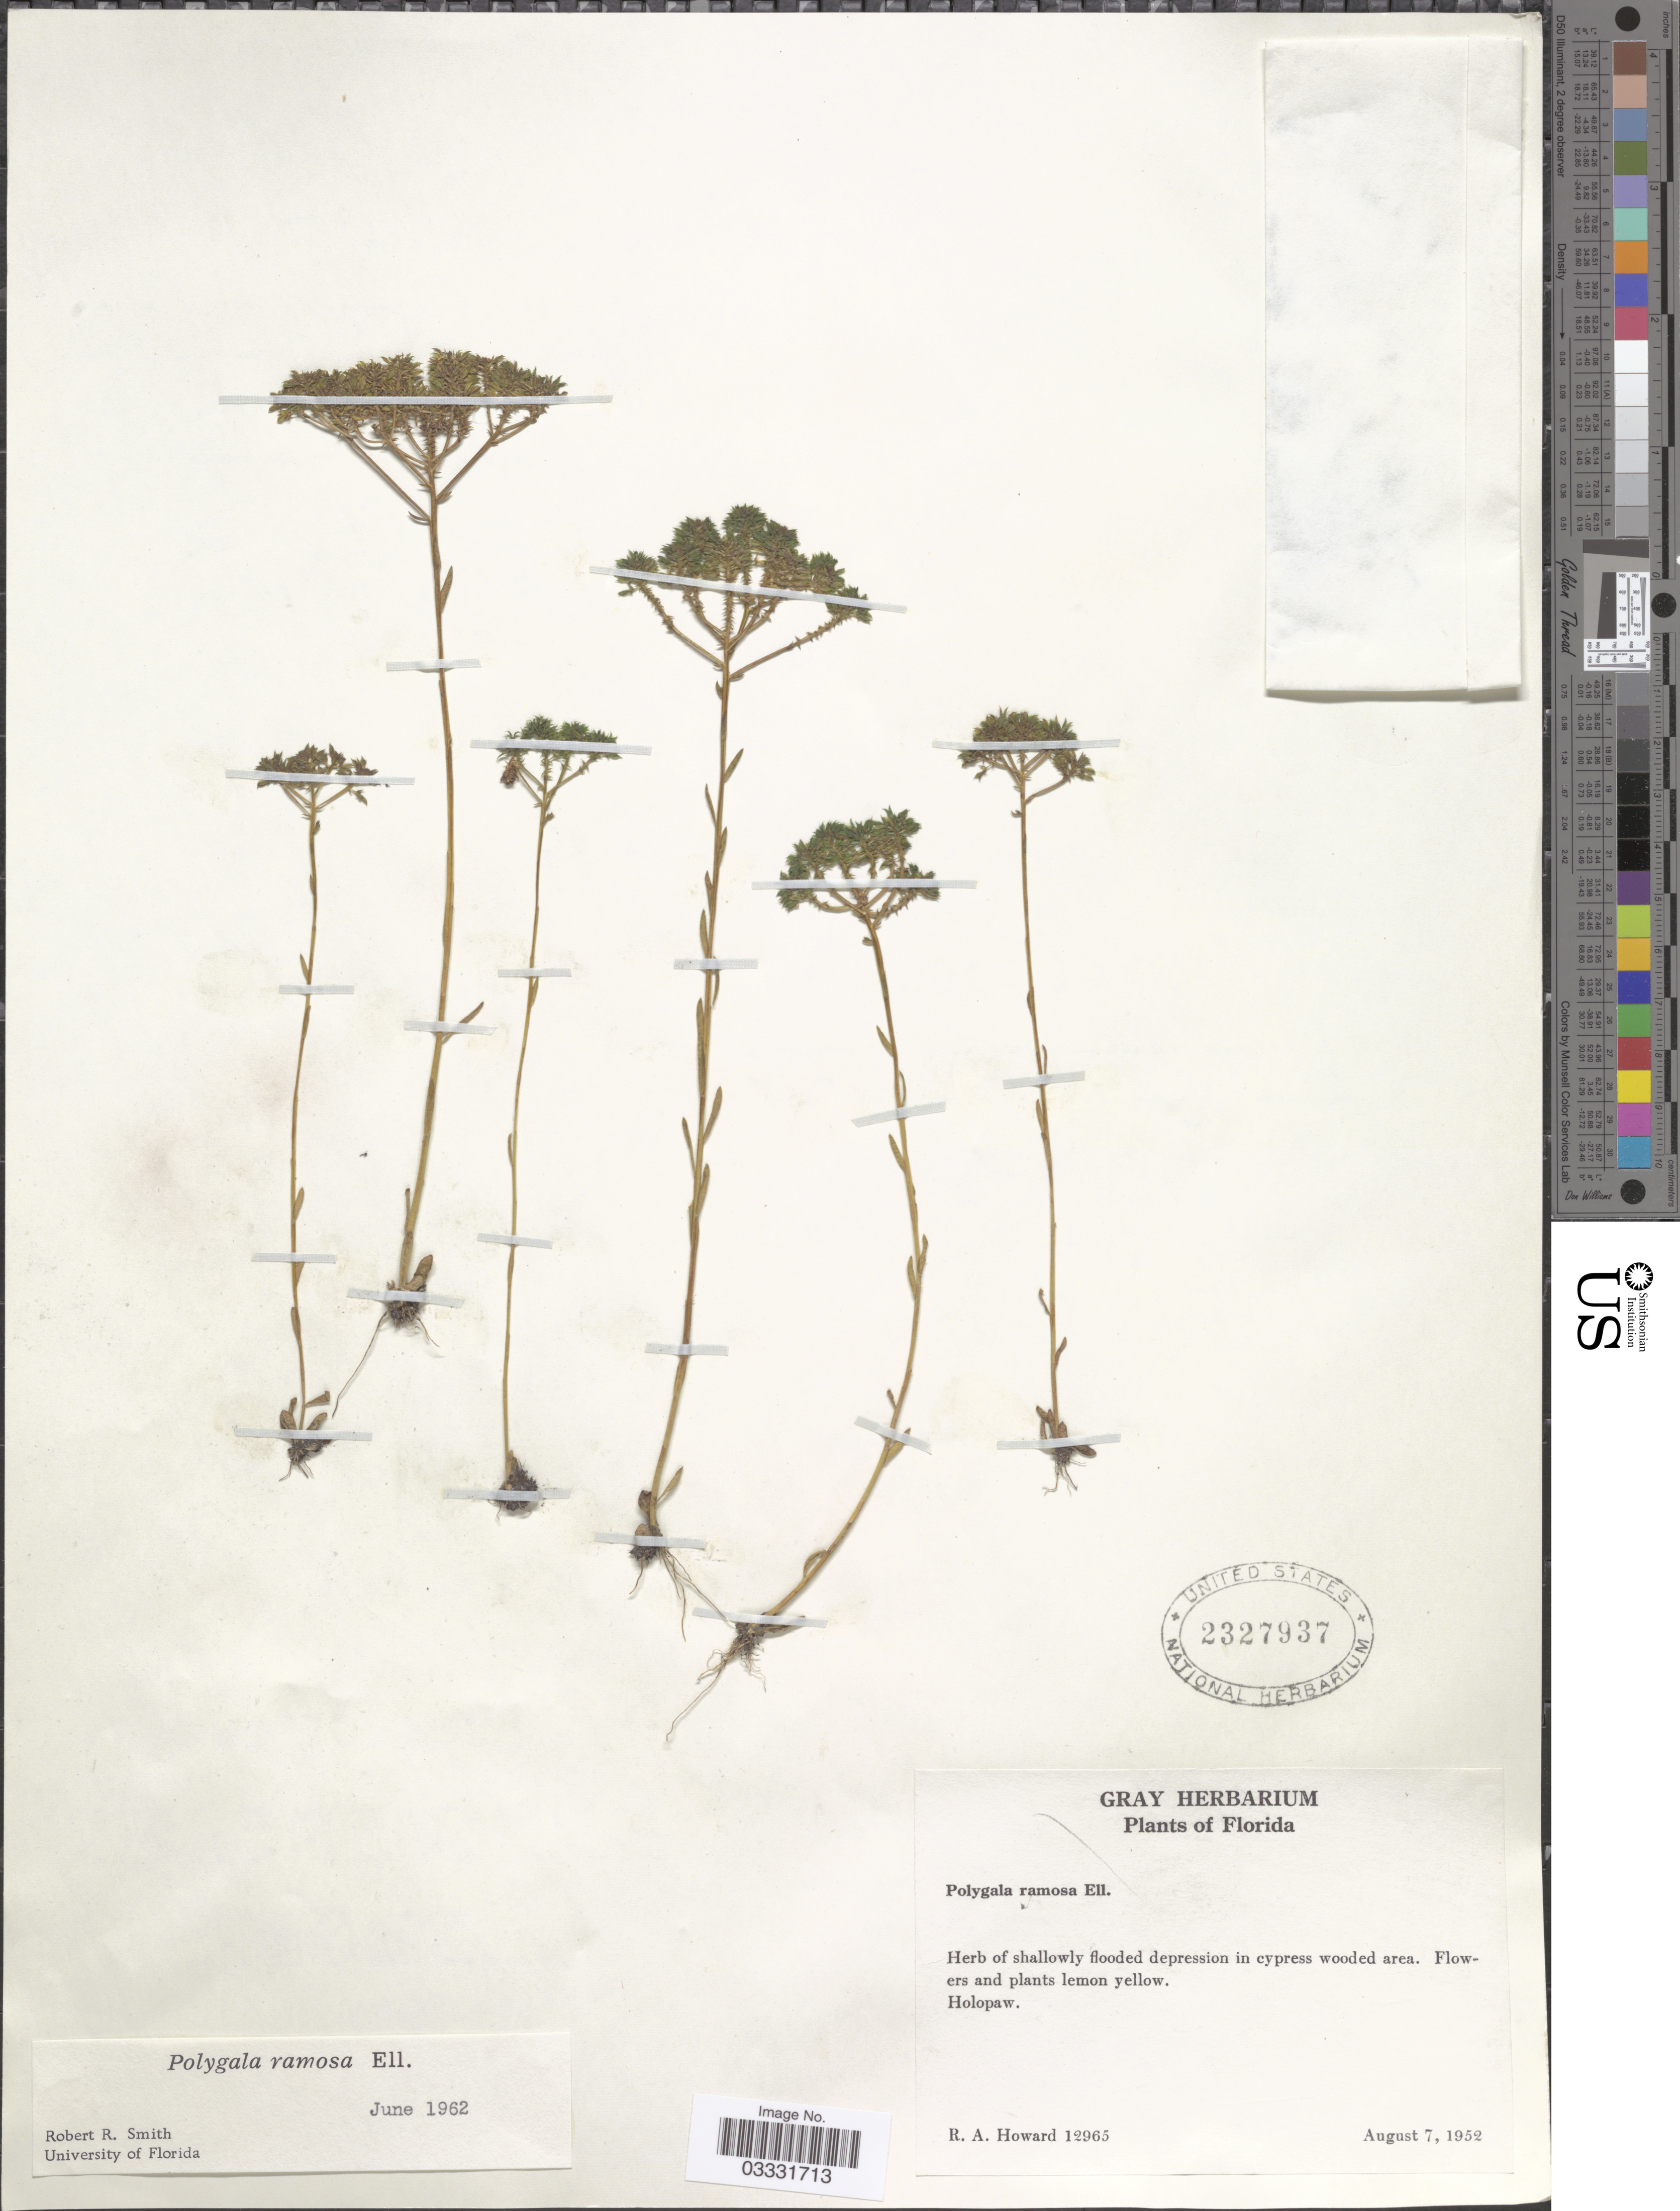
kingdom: Plantae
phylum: Tracheophyta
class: Magnoliopsida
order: Fabales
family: Polygalaceae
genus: Polygala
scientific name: Polygala ramosa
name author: Elliott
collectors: R. A. Howard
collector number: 12965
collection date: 1952-08-07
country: United States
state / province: Florida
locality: Herb of shallowly flooded depression in cypress wooded area. Holopaw.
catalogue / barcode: US 2327937